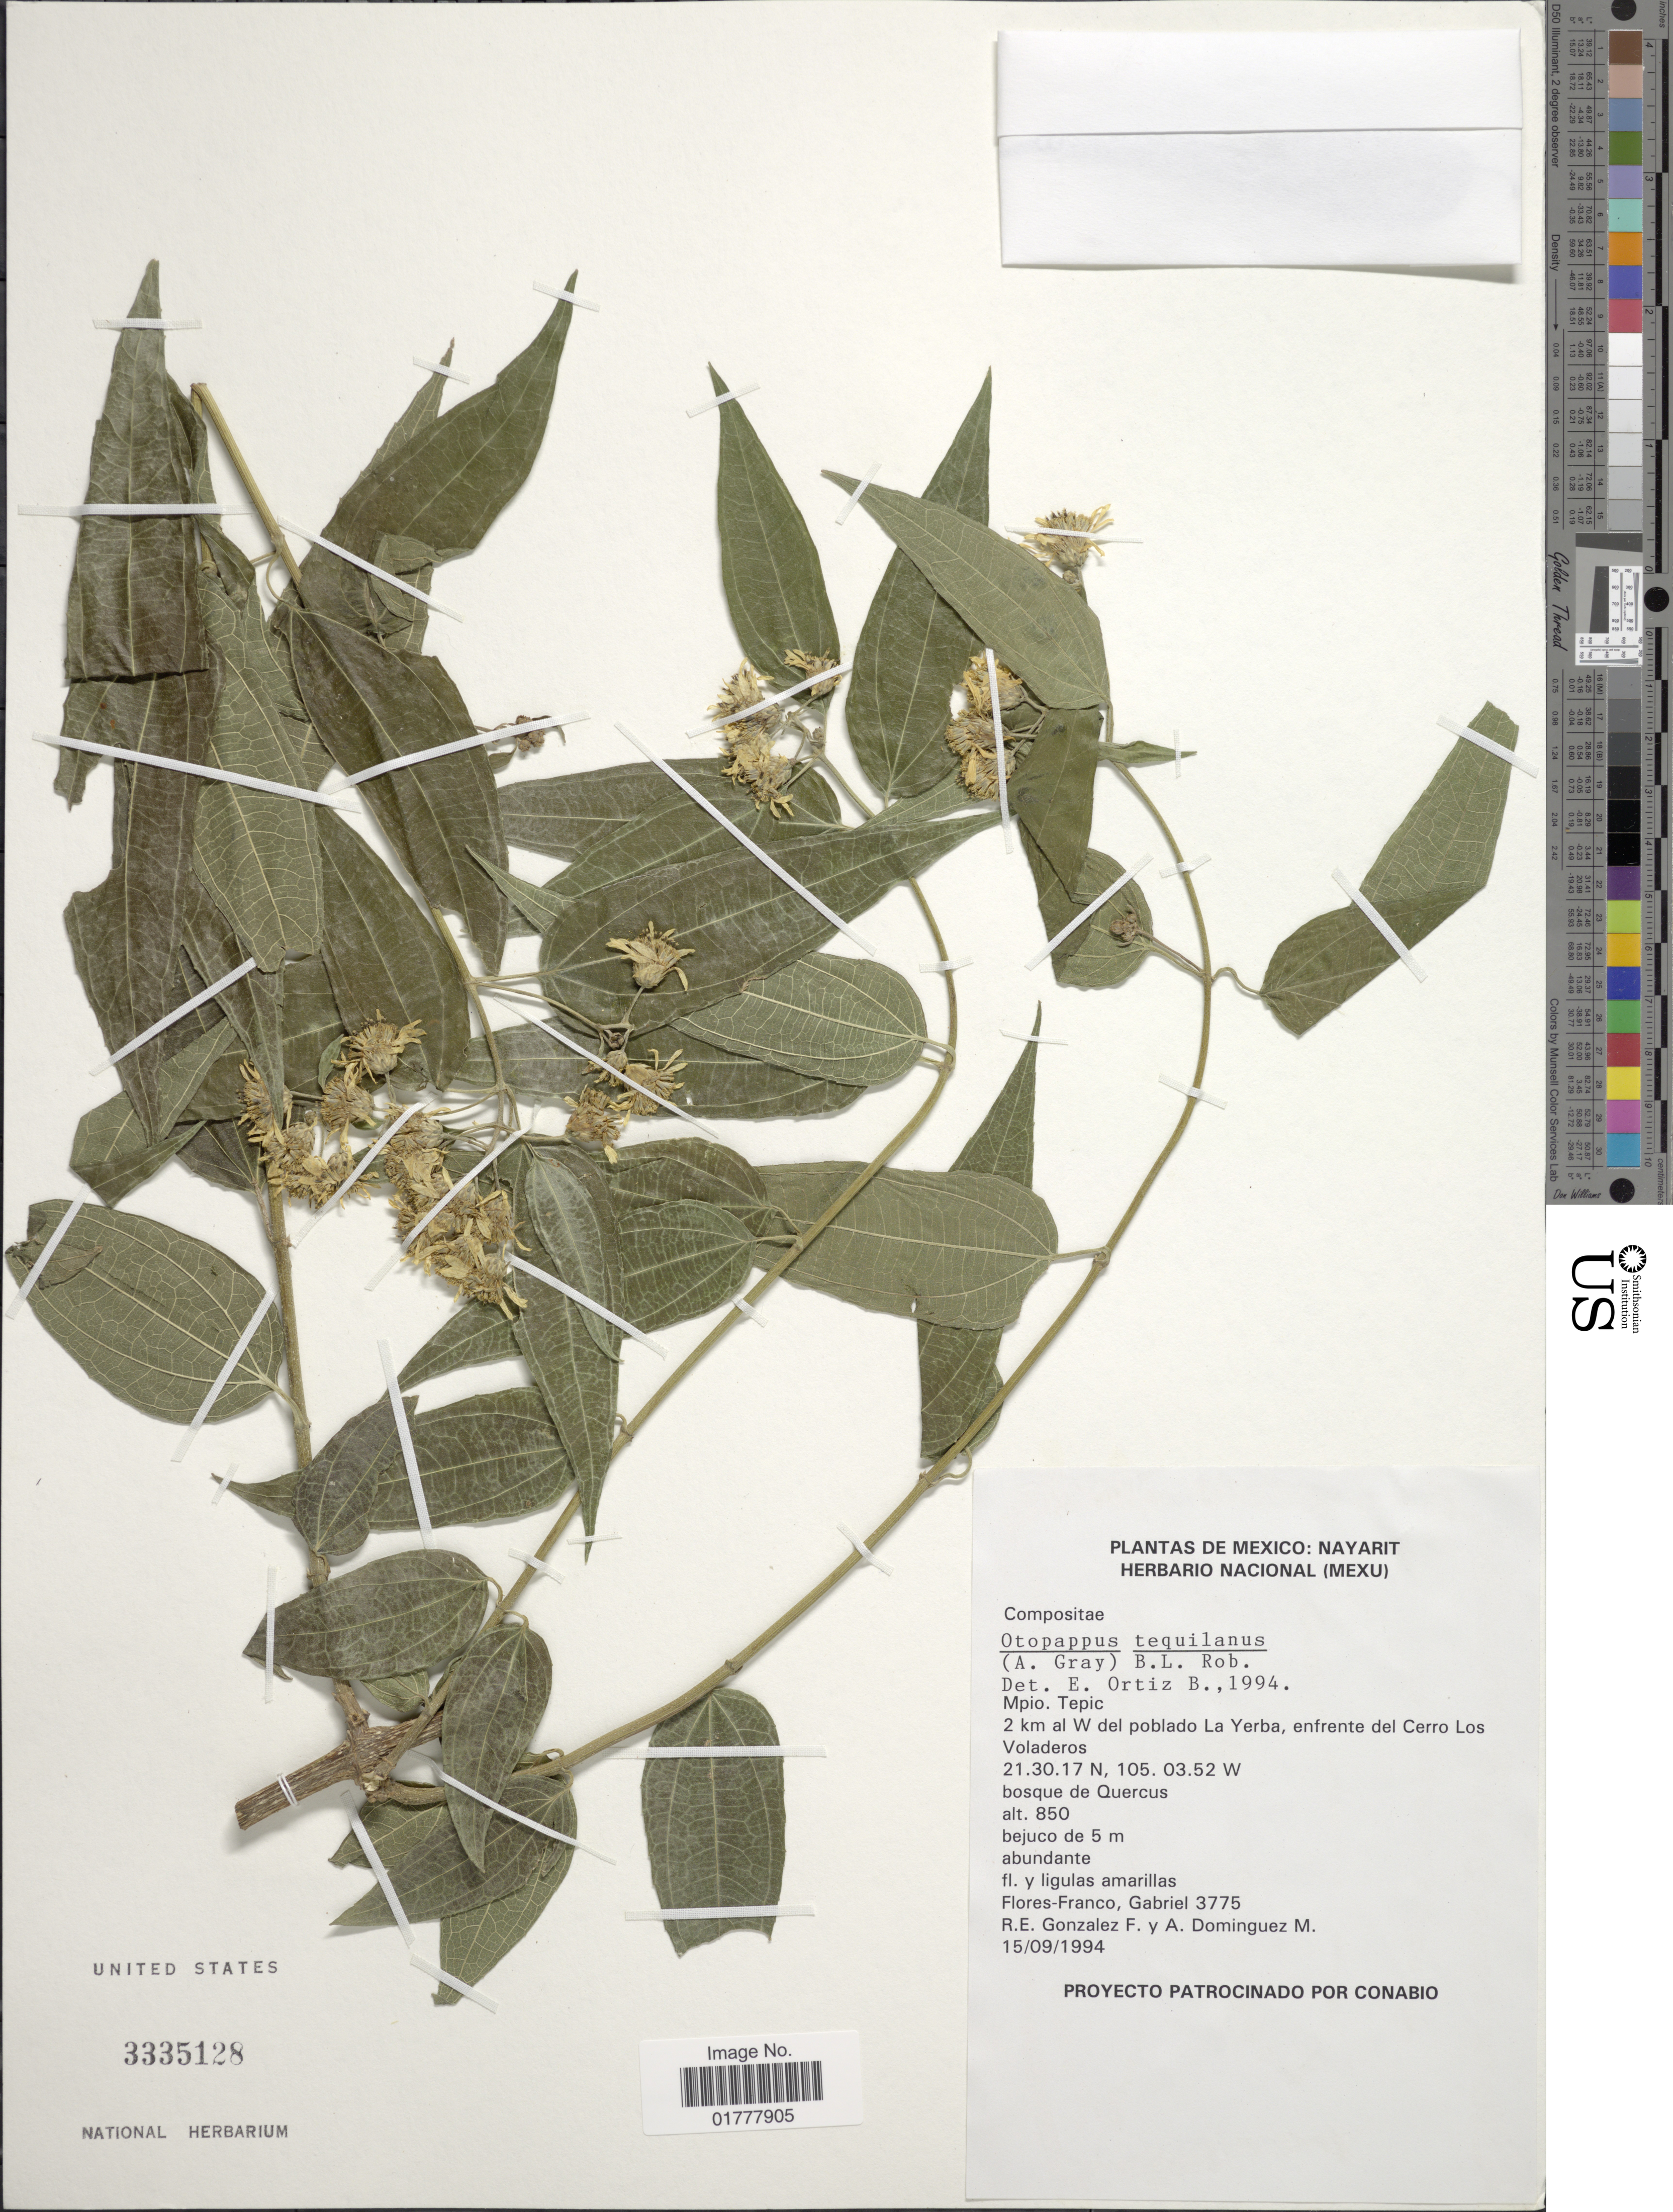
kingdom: Plantae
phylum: Tracheophyta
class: Magnoliopsida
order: Asterales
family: Asteraceae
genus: Otopappus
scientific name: Otopappus tequilanus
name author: (A. Gray) B.L. Rob.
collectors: R. E. Gonzalez F. & A. Dominguez M.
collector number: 3775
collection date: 1994-09-15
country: Mexico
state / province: Nayarit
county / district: Tepic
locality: Mpio. Tepic: 2 km al W del poblado La Yerba, enfrente del Cerro Los Voladeros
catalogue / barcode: US 3335128